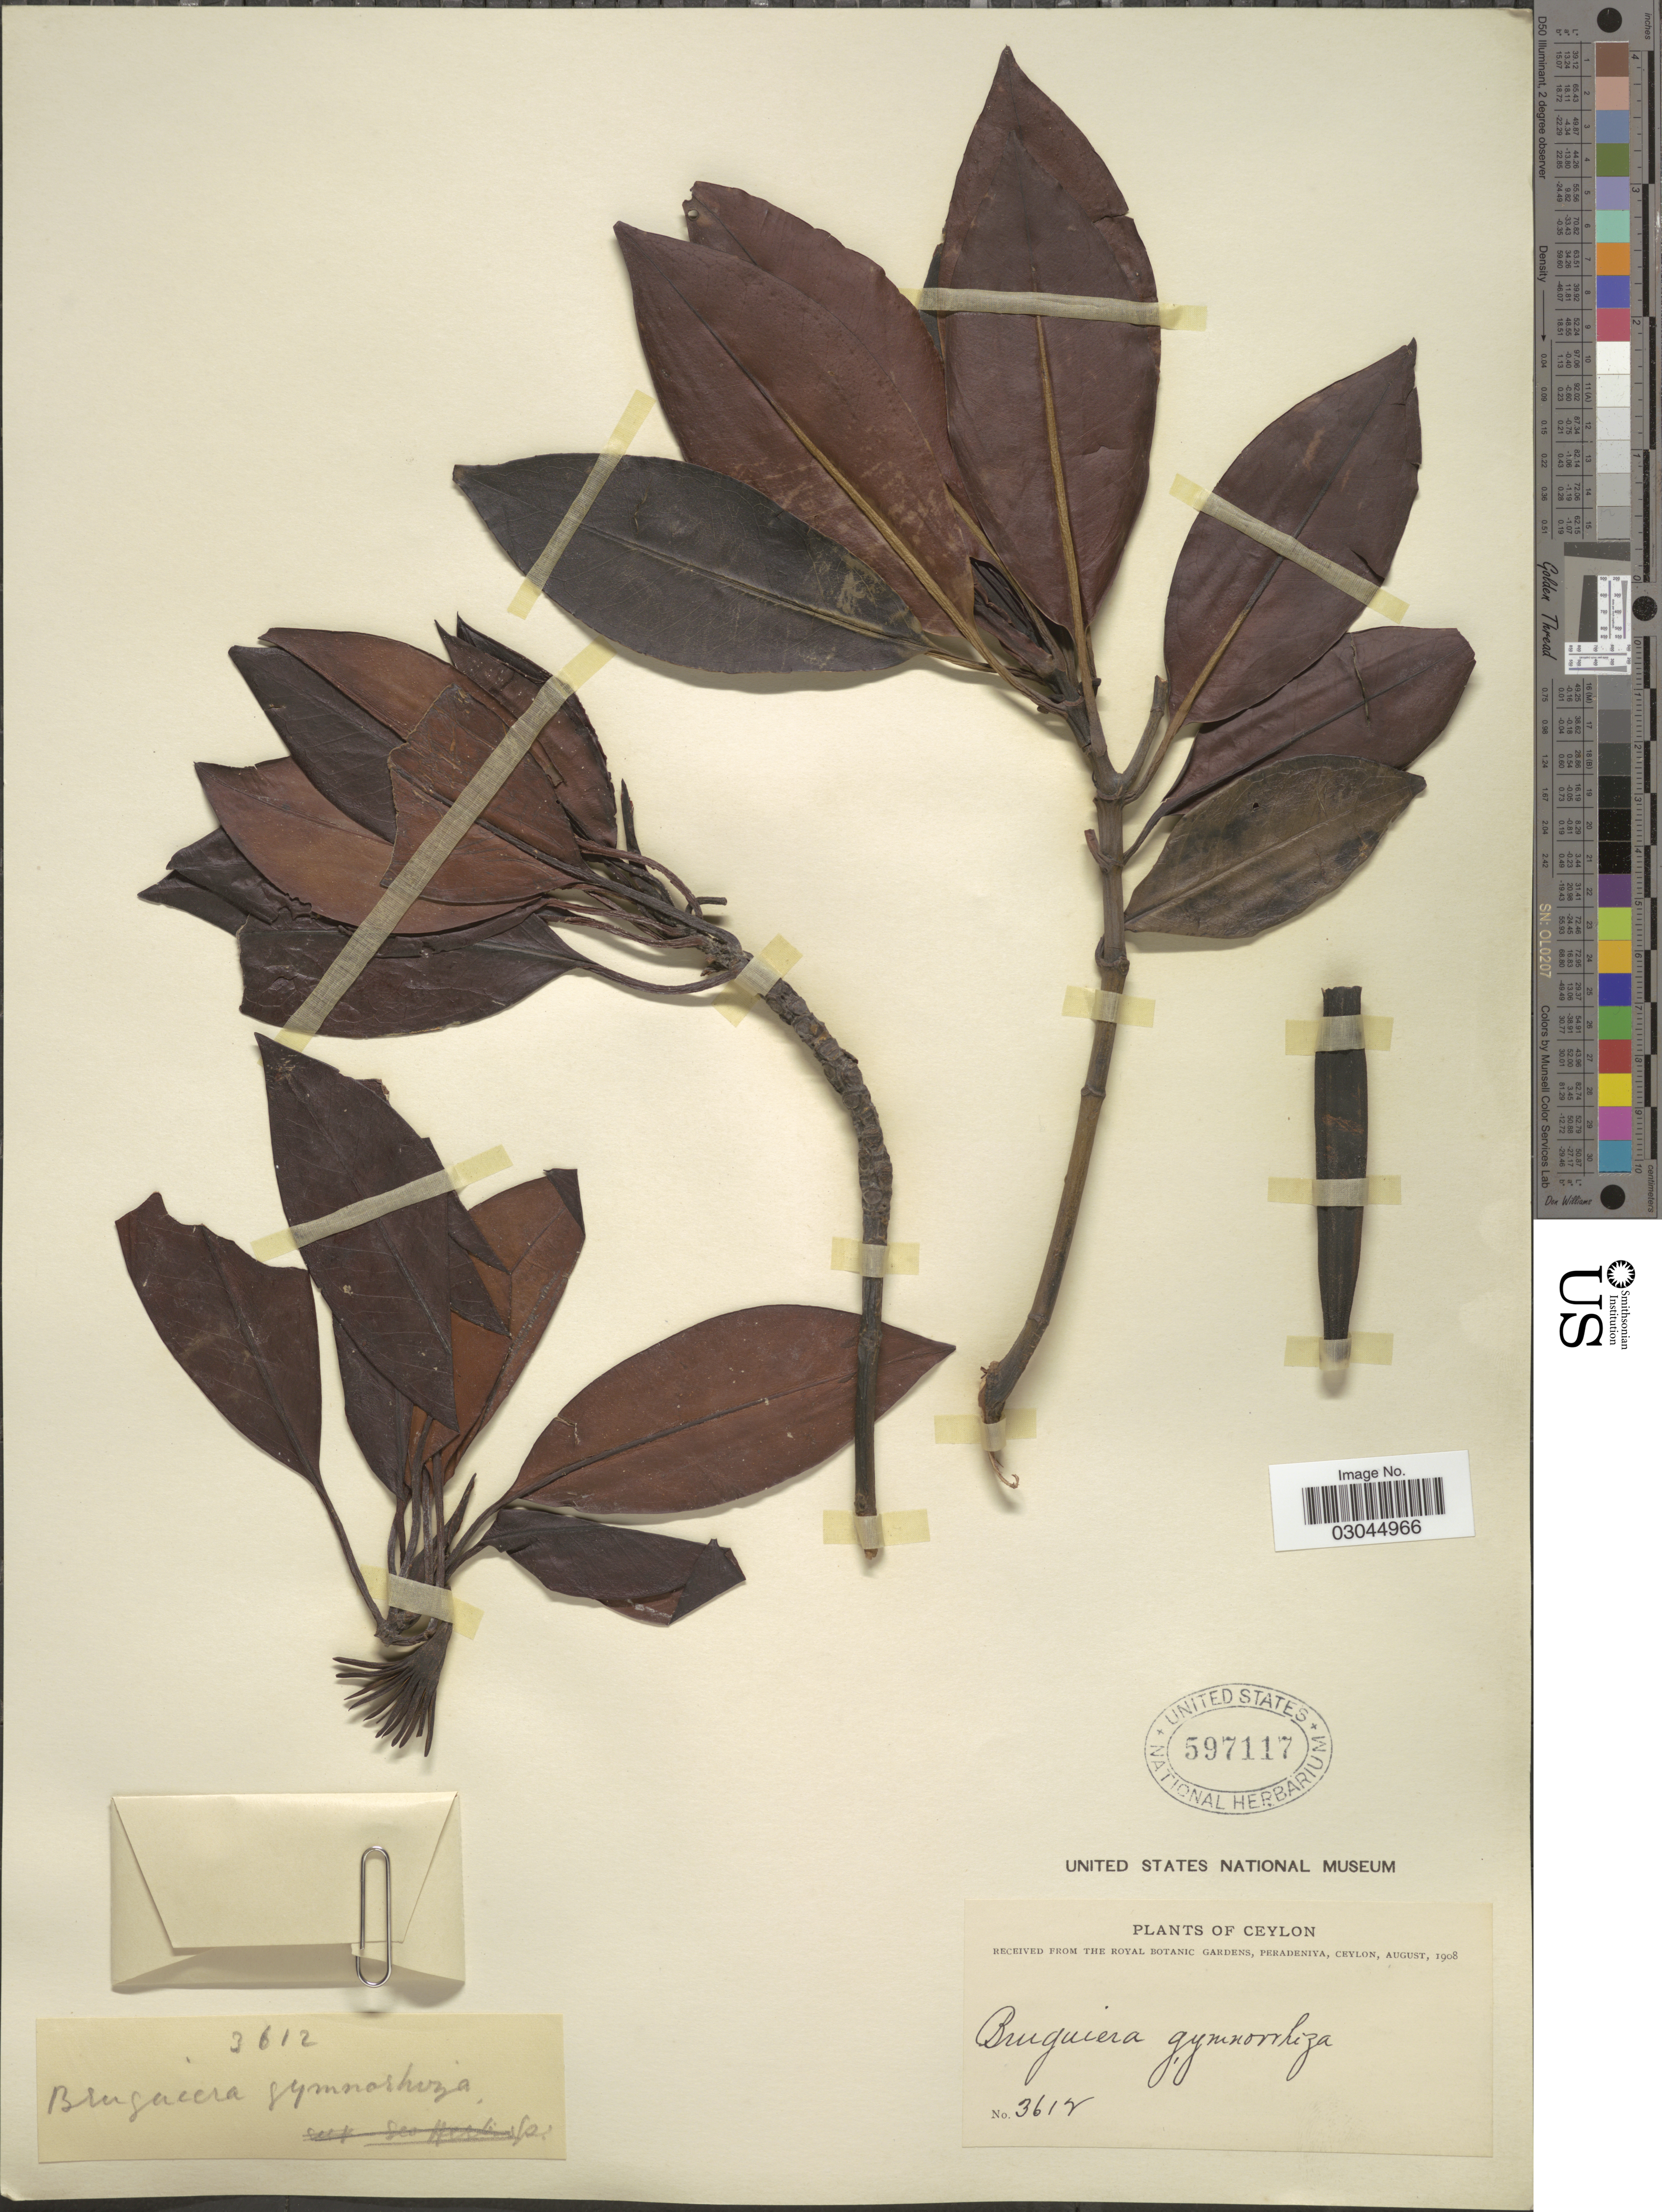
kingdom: Plantae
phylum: Tracheophyta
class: Magnoliopsida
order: Malpighiales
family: Rhizophoraceae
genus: Bruguiera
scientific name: Bruguiera gymnorhiza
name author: (L.) Savigny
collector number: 3612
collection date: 1908-08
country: Sri Lanka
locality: Ceylon.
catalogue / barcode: US 597117